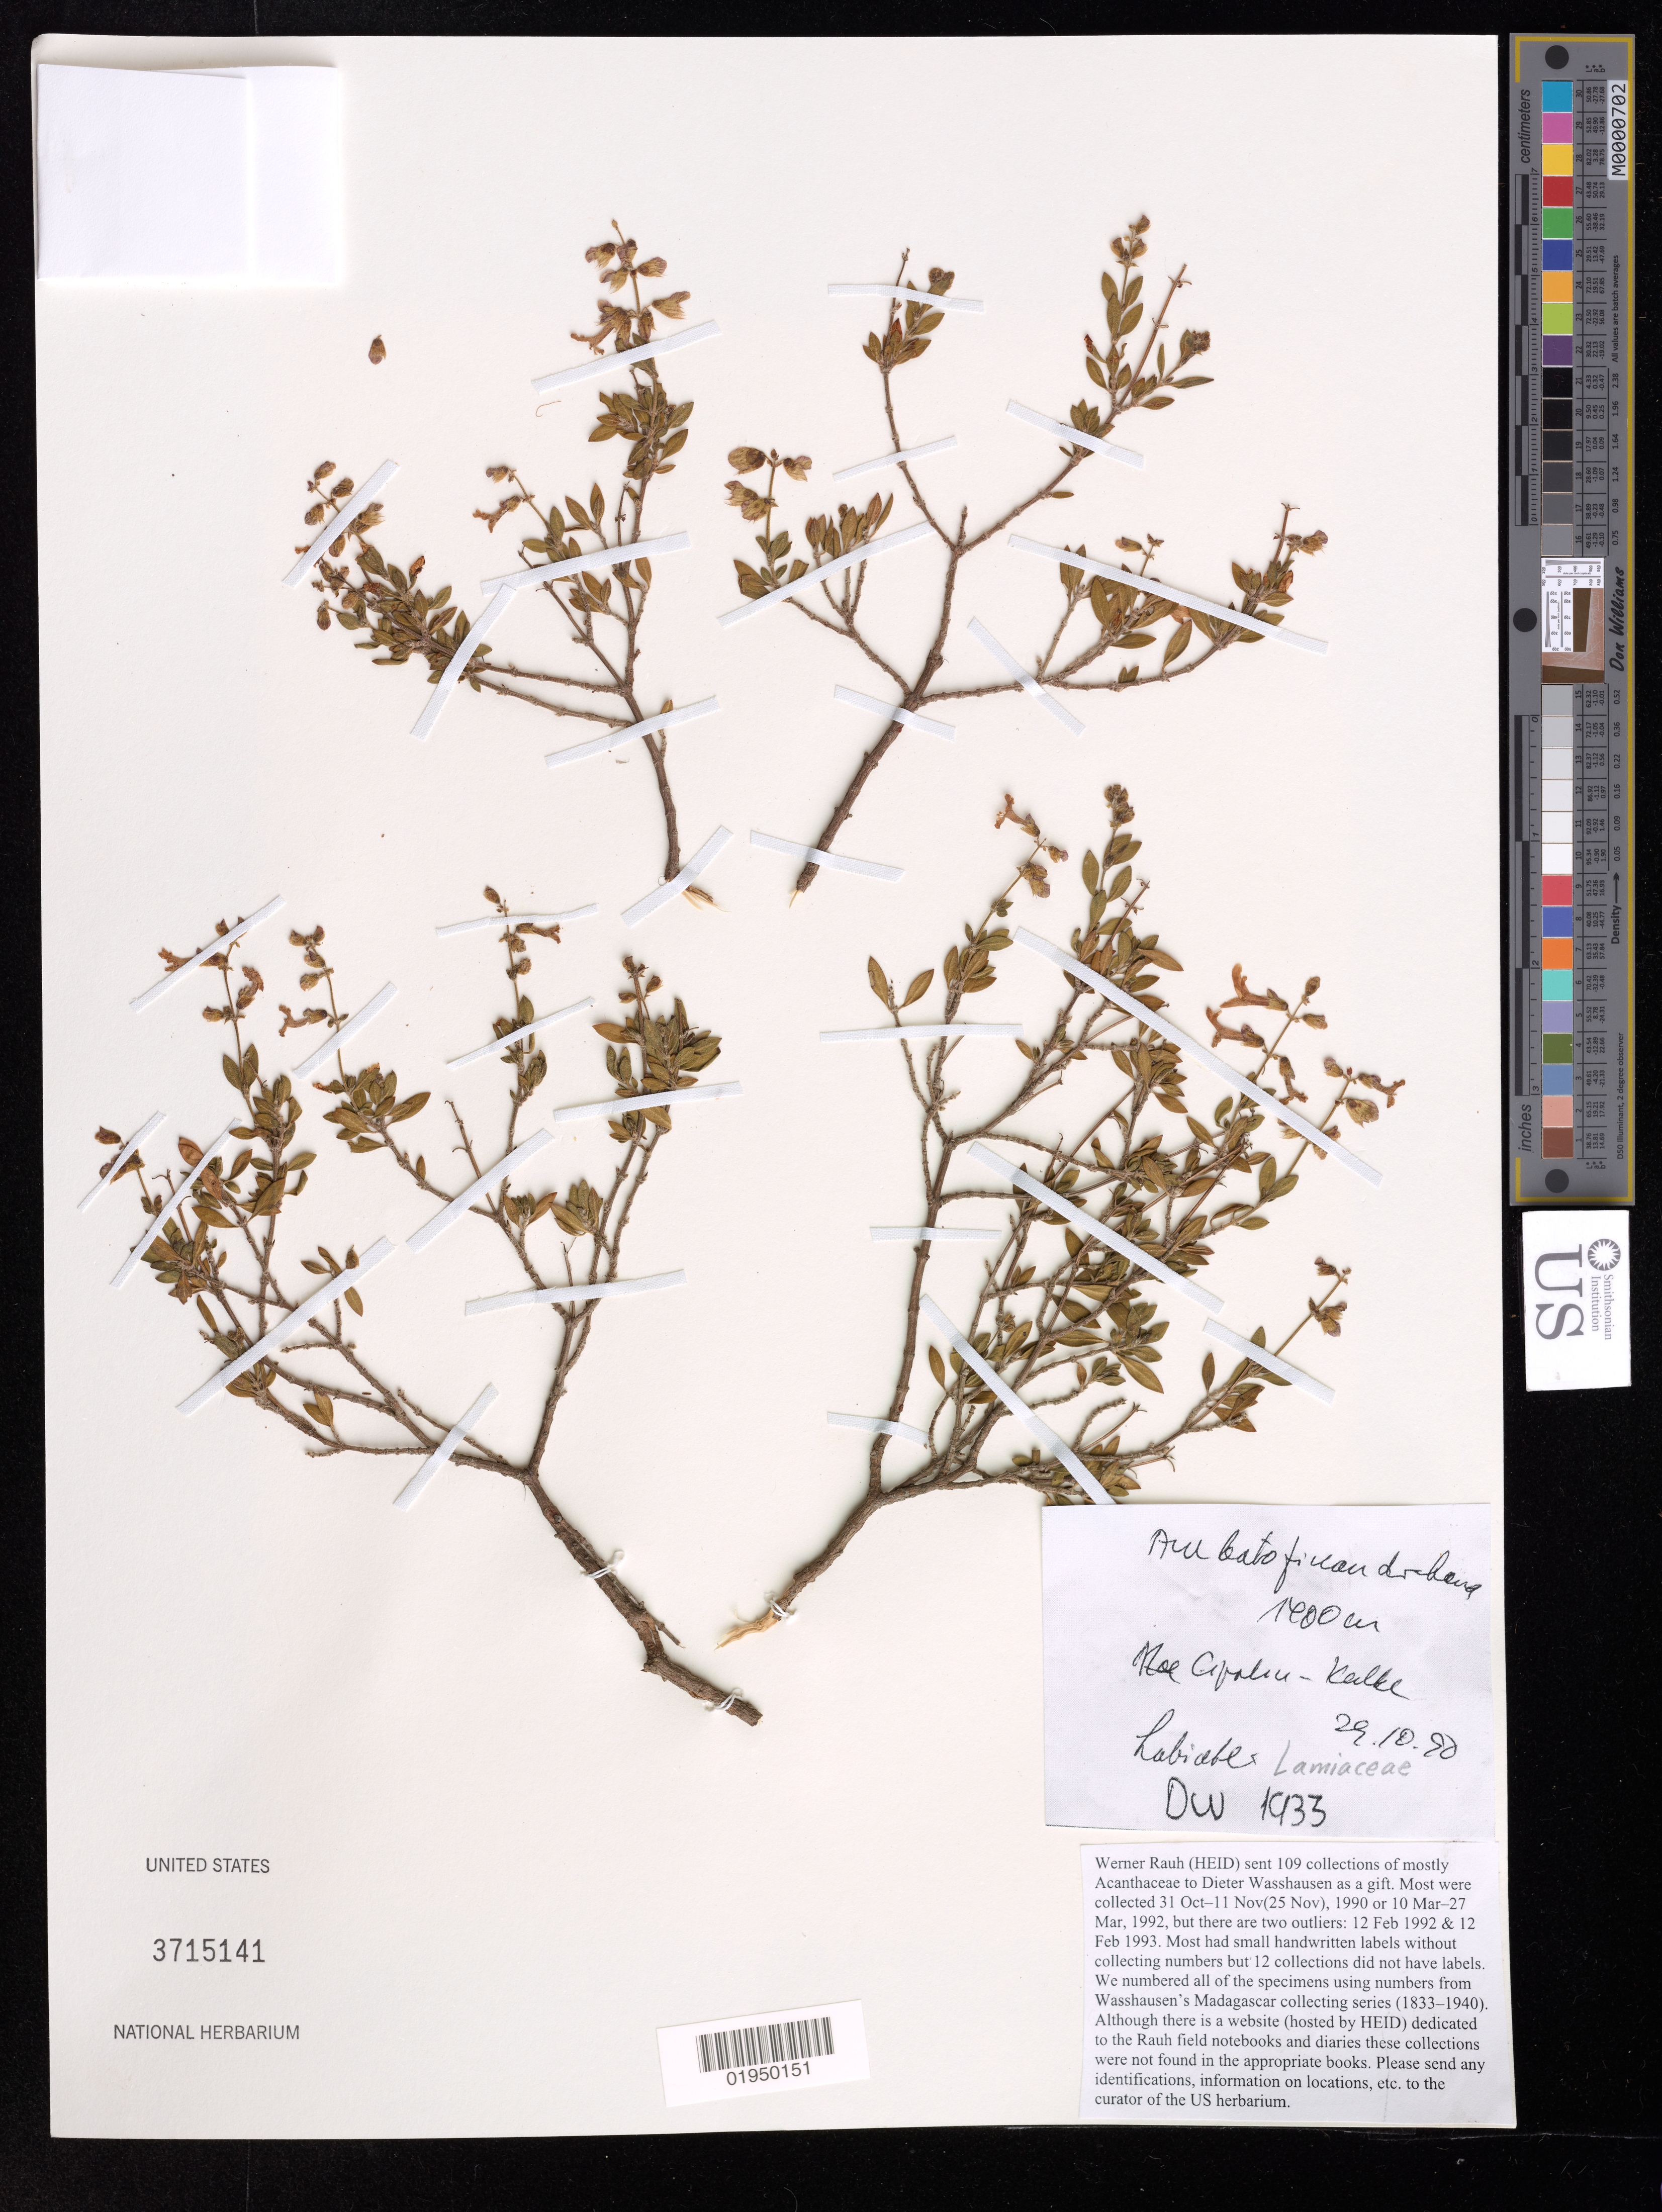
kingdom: Plantae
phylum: Tracheophyta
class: Magnoliopsida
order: Lamiales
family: Lamiaceae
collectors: W. Rauh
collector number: DW 1933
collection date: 1990-10-29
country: Madagascar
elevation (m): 1400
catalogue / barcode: US 3715141